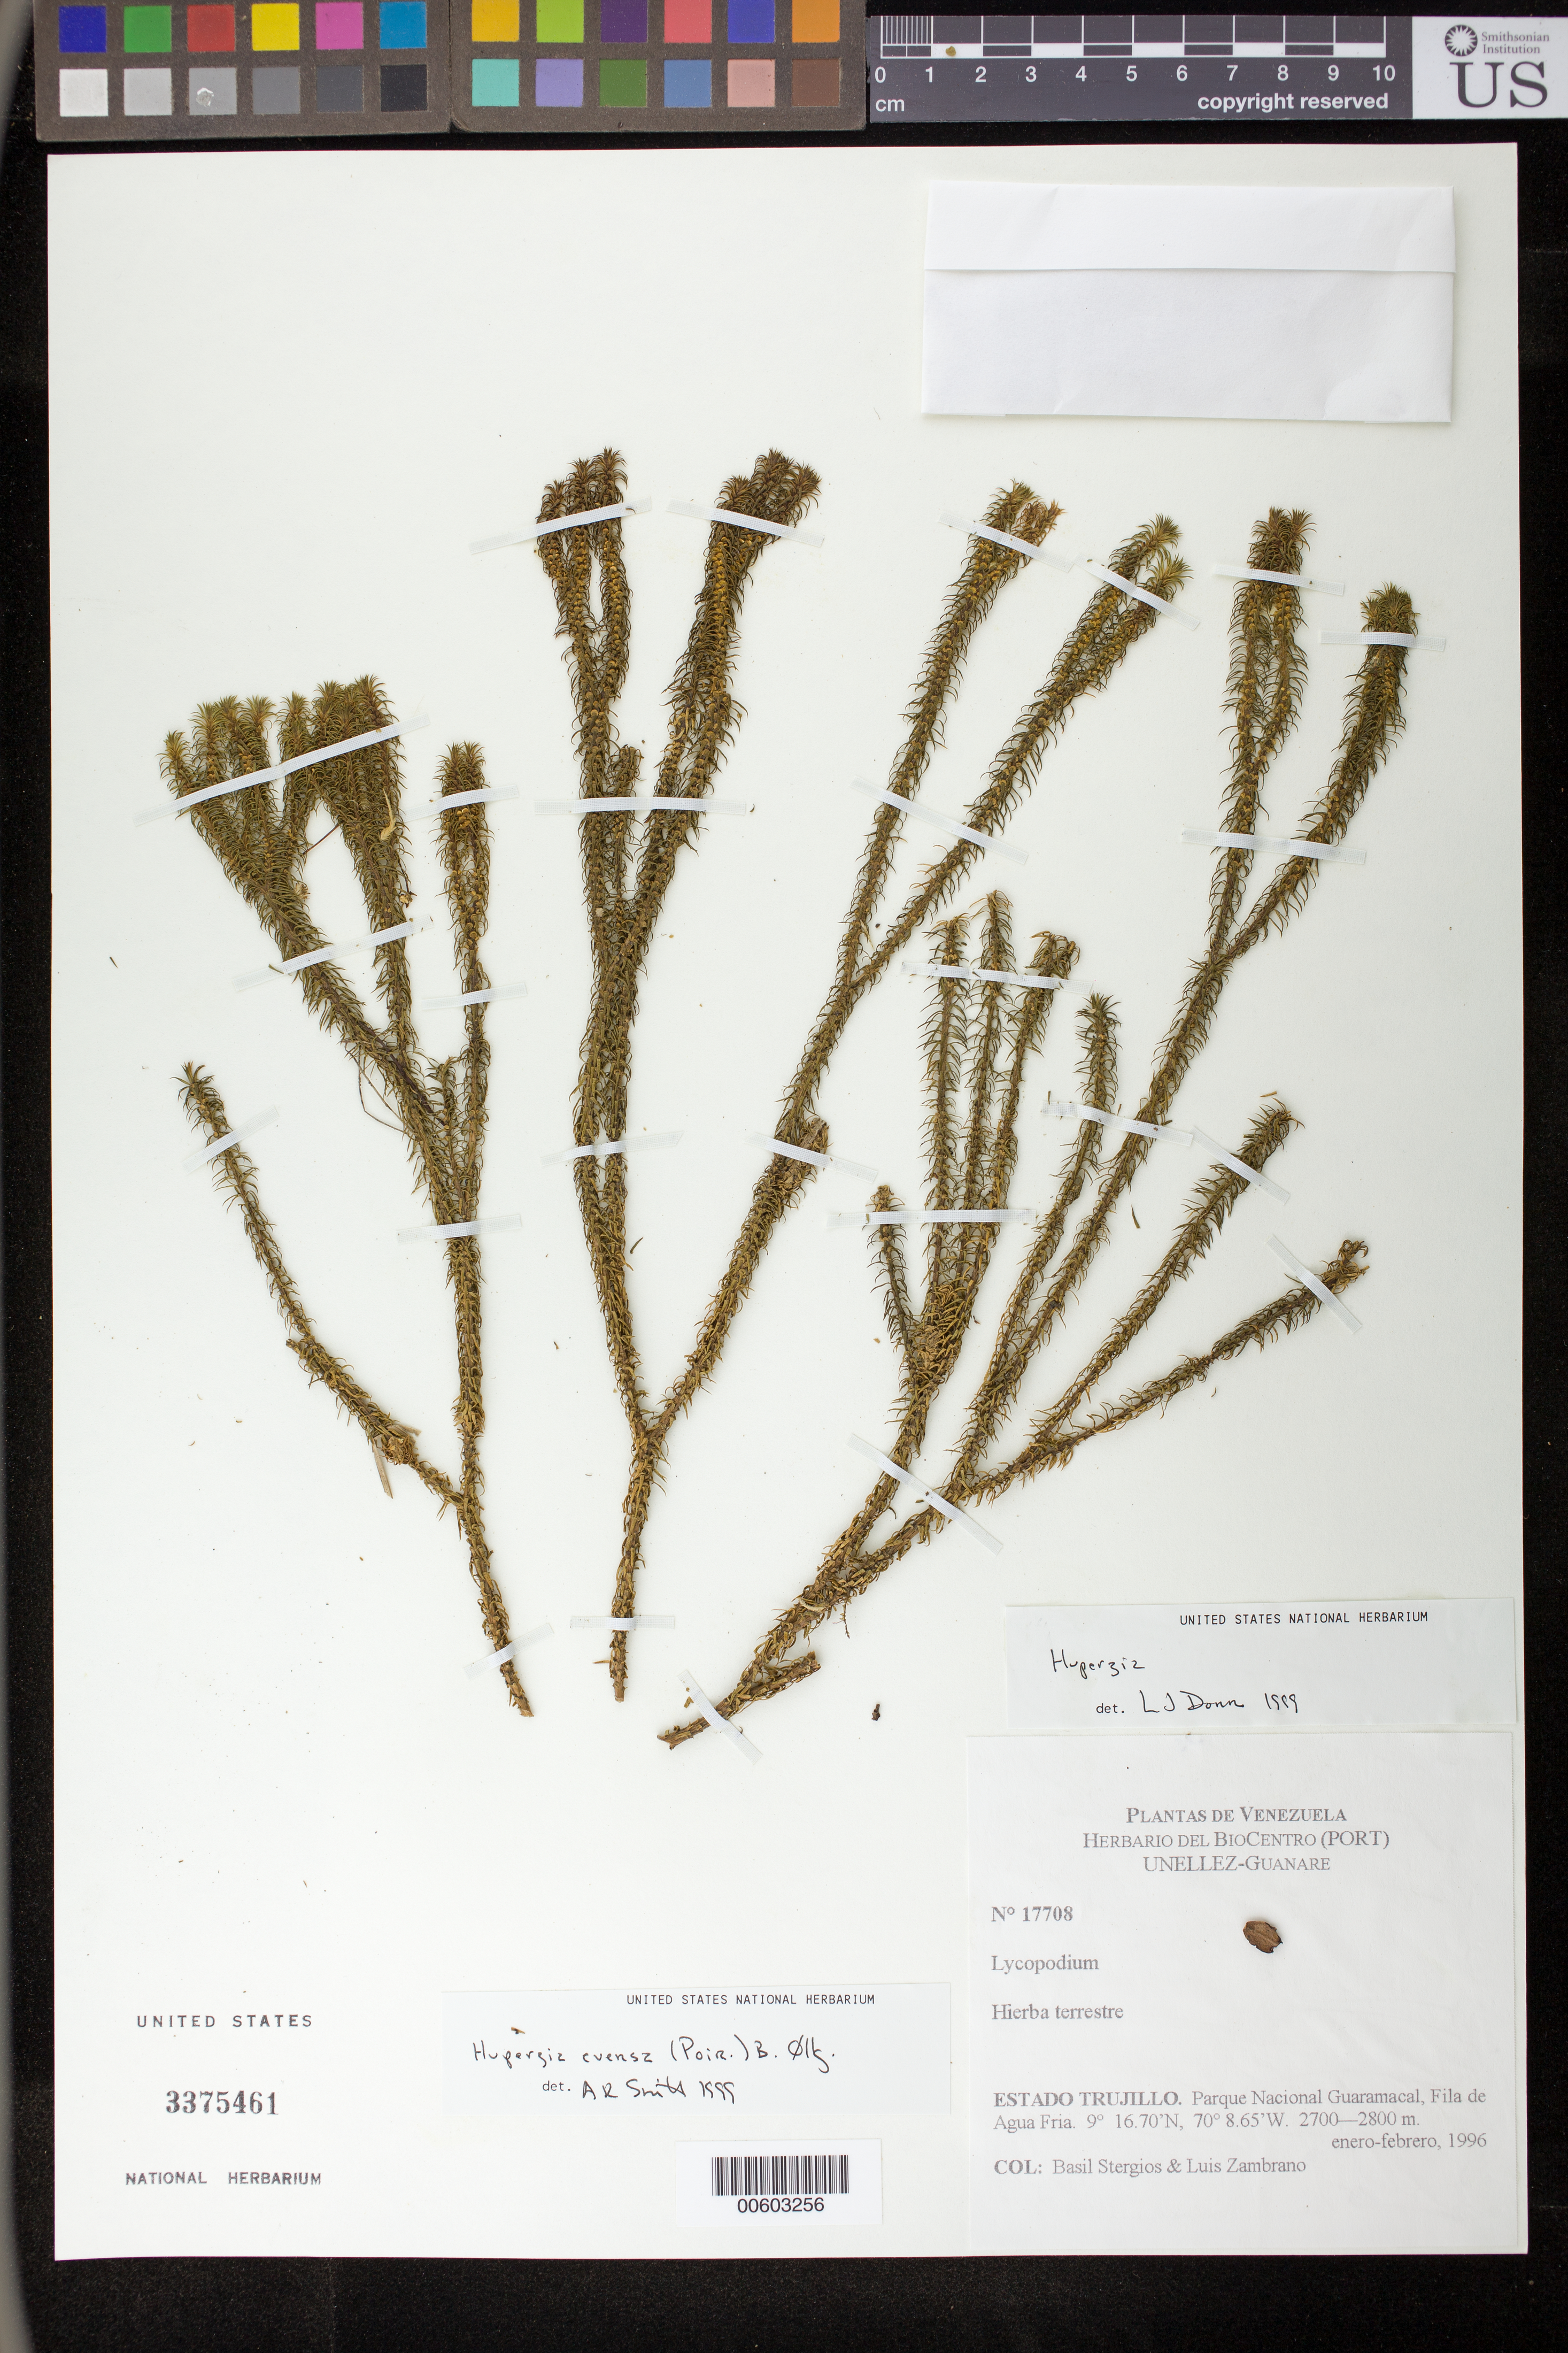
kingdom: Plantae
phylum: Tracheophyta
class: Lycopodiopsida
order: Lycopodiales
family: Lycopodiaceae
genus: Phlegmariurus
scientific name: Phlegmariurus eversus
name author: (Poir.) B. Øllg.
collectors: B. G. Stergios & L. Zambrano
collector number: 17708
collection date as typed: Jan 1996 to -- Feb 1996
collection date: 1996-01/1996-02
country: Venezuela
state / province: Trujillo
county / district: Boconó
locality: Parque Nacional Guaramacal, Fila de Agua Fria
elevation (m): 2700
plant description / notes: PORT, UC, US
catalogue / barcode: US 3375461